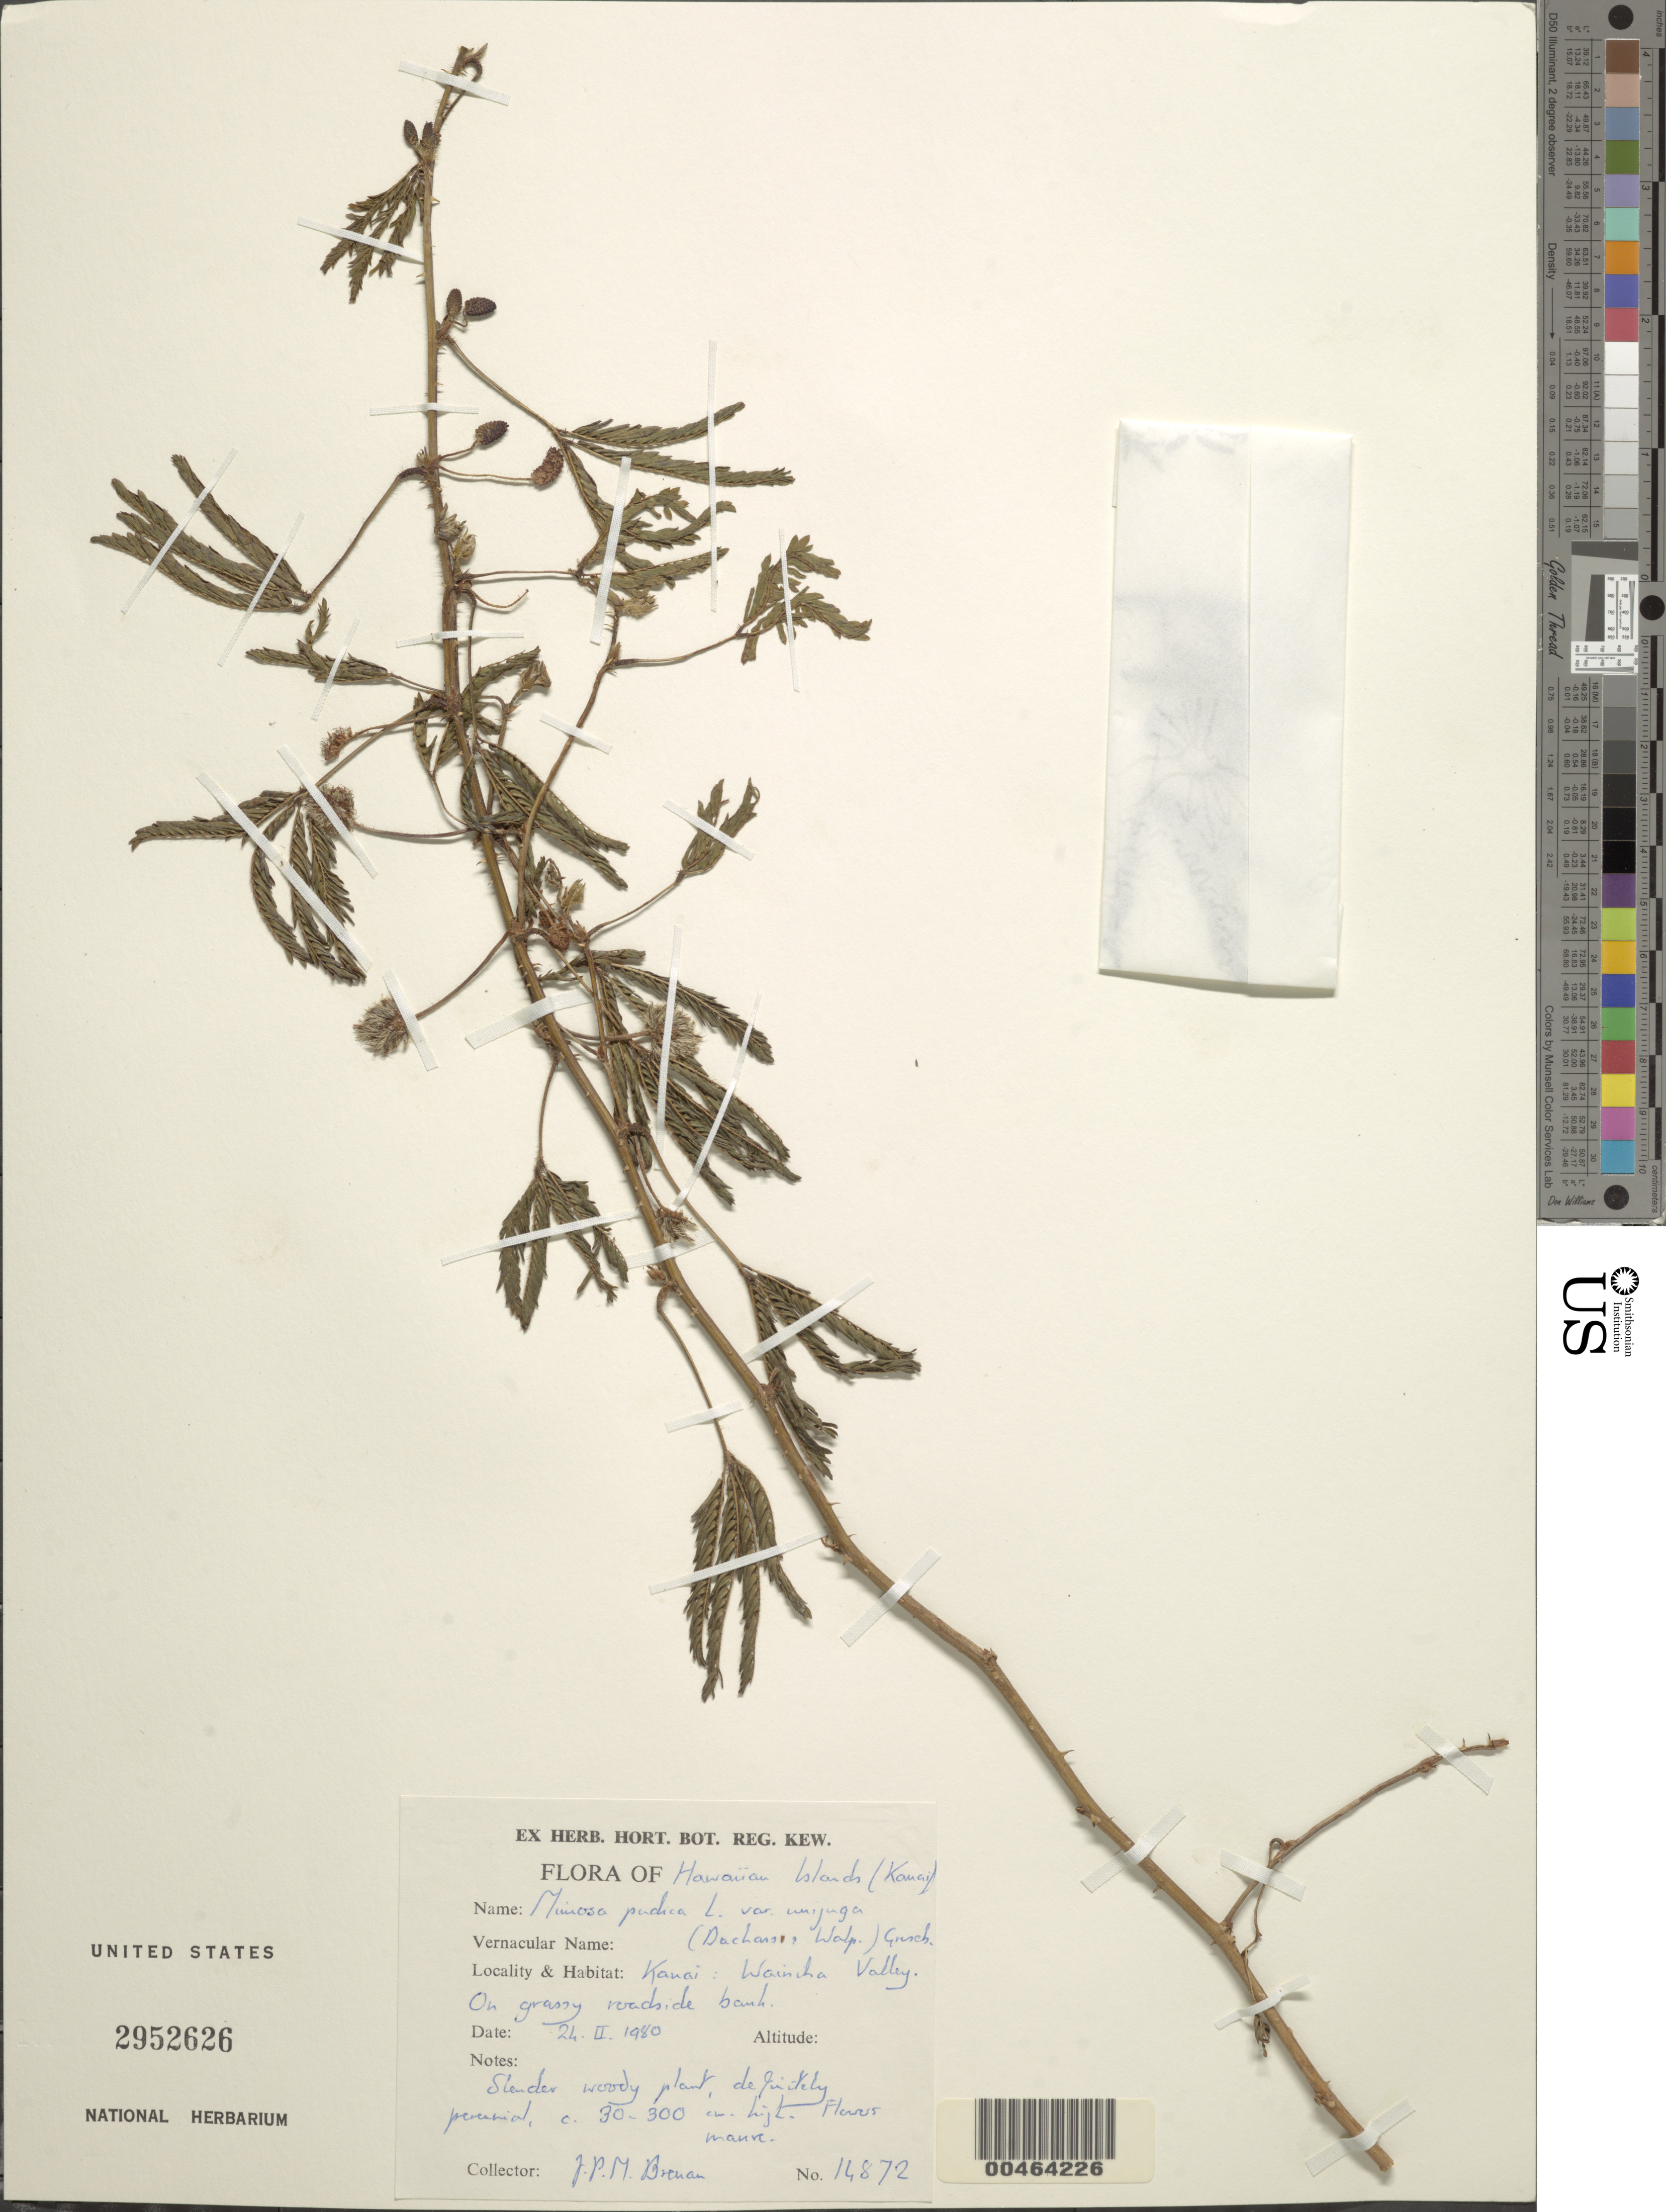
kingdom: Plantae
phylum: Tracheophyta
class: Magnoliopsida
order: Fabales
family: Fabaceae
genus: Mimosa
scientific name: Mimosa pudica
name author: L.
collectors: J. Brenan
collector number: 14872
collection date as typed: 24 Feb 1980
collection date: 1980-02-24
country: United States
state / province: Hawaii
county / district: Kauai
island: Kaua'i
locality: Wainiha Valley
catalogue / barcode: US 2952626